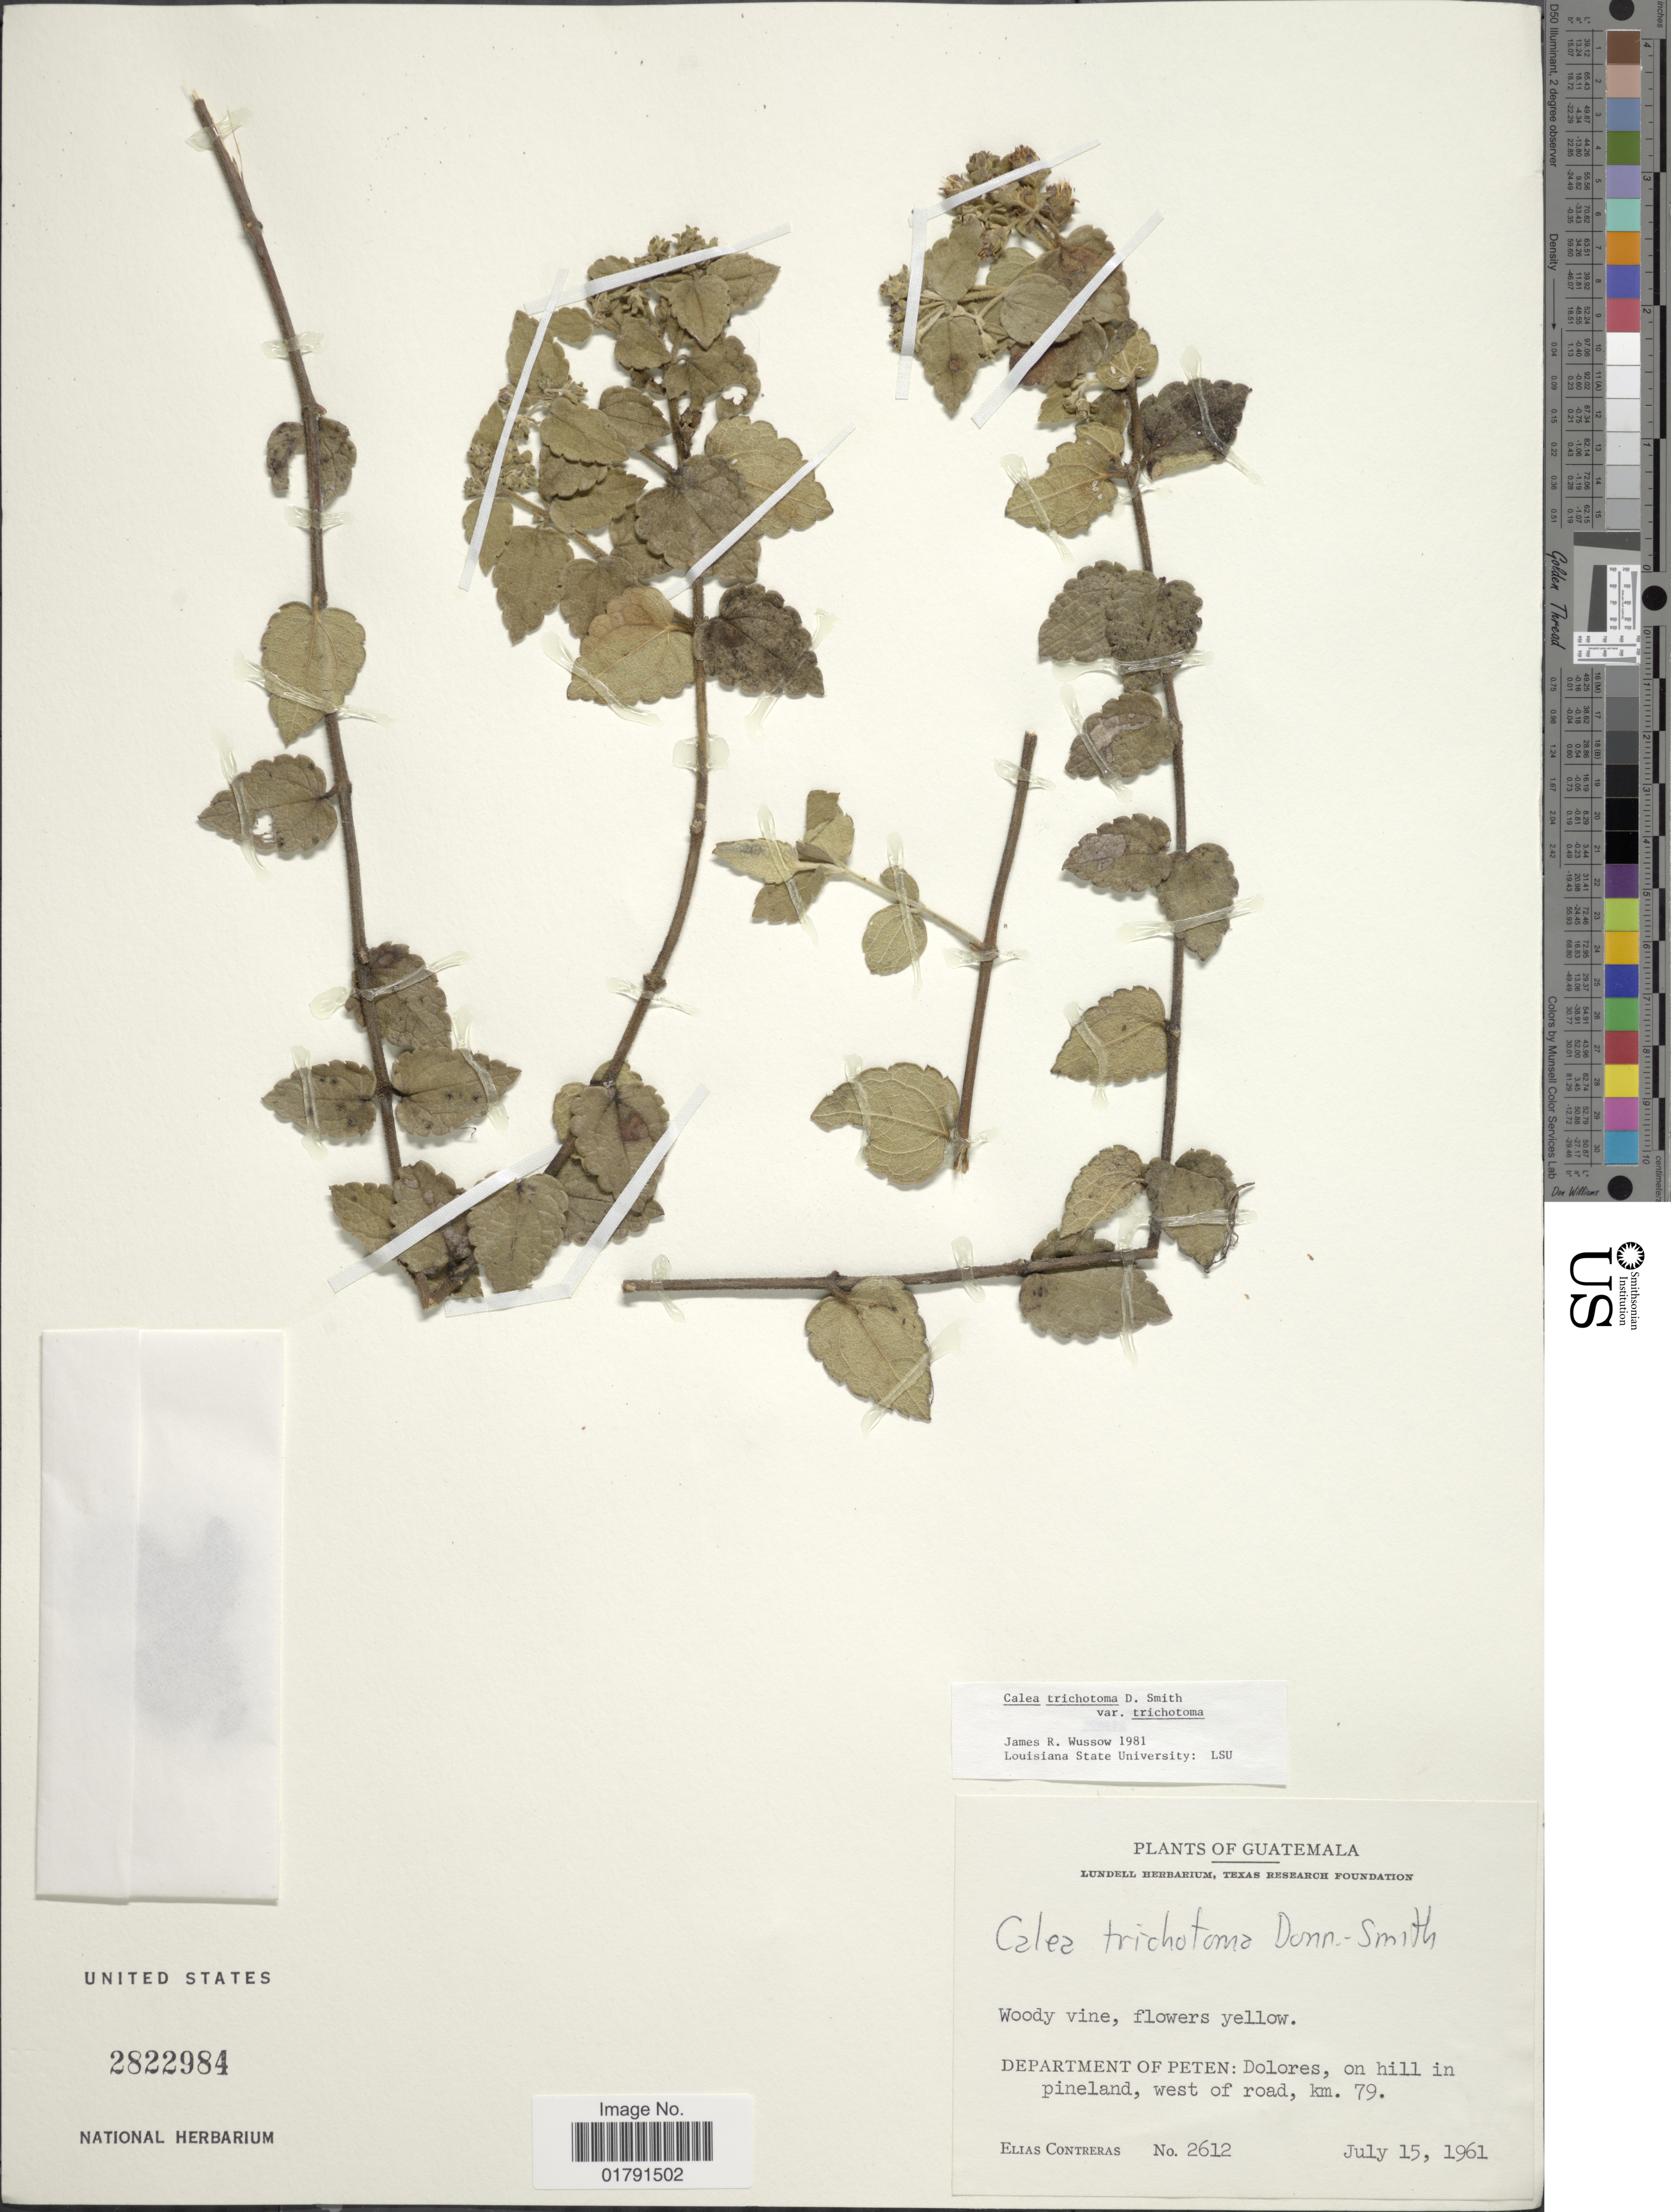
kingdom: Plantae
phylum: Tracheophyta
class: Magnoliopsida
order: Asterales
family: Asteraceae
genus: Calea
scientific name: Calea trichotoma var. trichotoma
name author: Donn. Sm.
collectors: E. Contreras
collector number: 2612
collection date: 1961-07-15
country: Guatemala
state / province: El Petén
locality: Dolores, west of road, km 79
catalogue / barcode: US 2822984